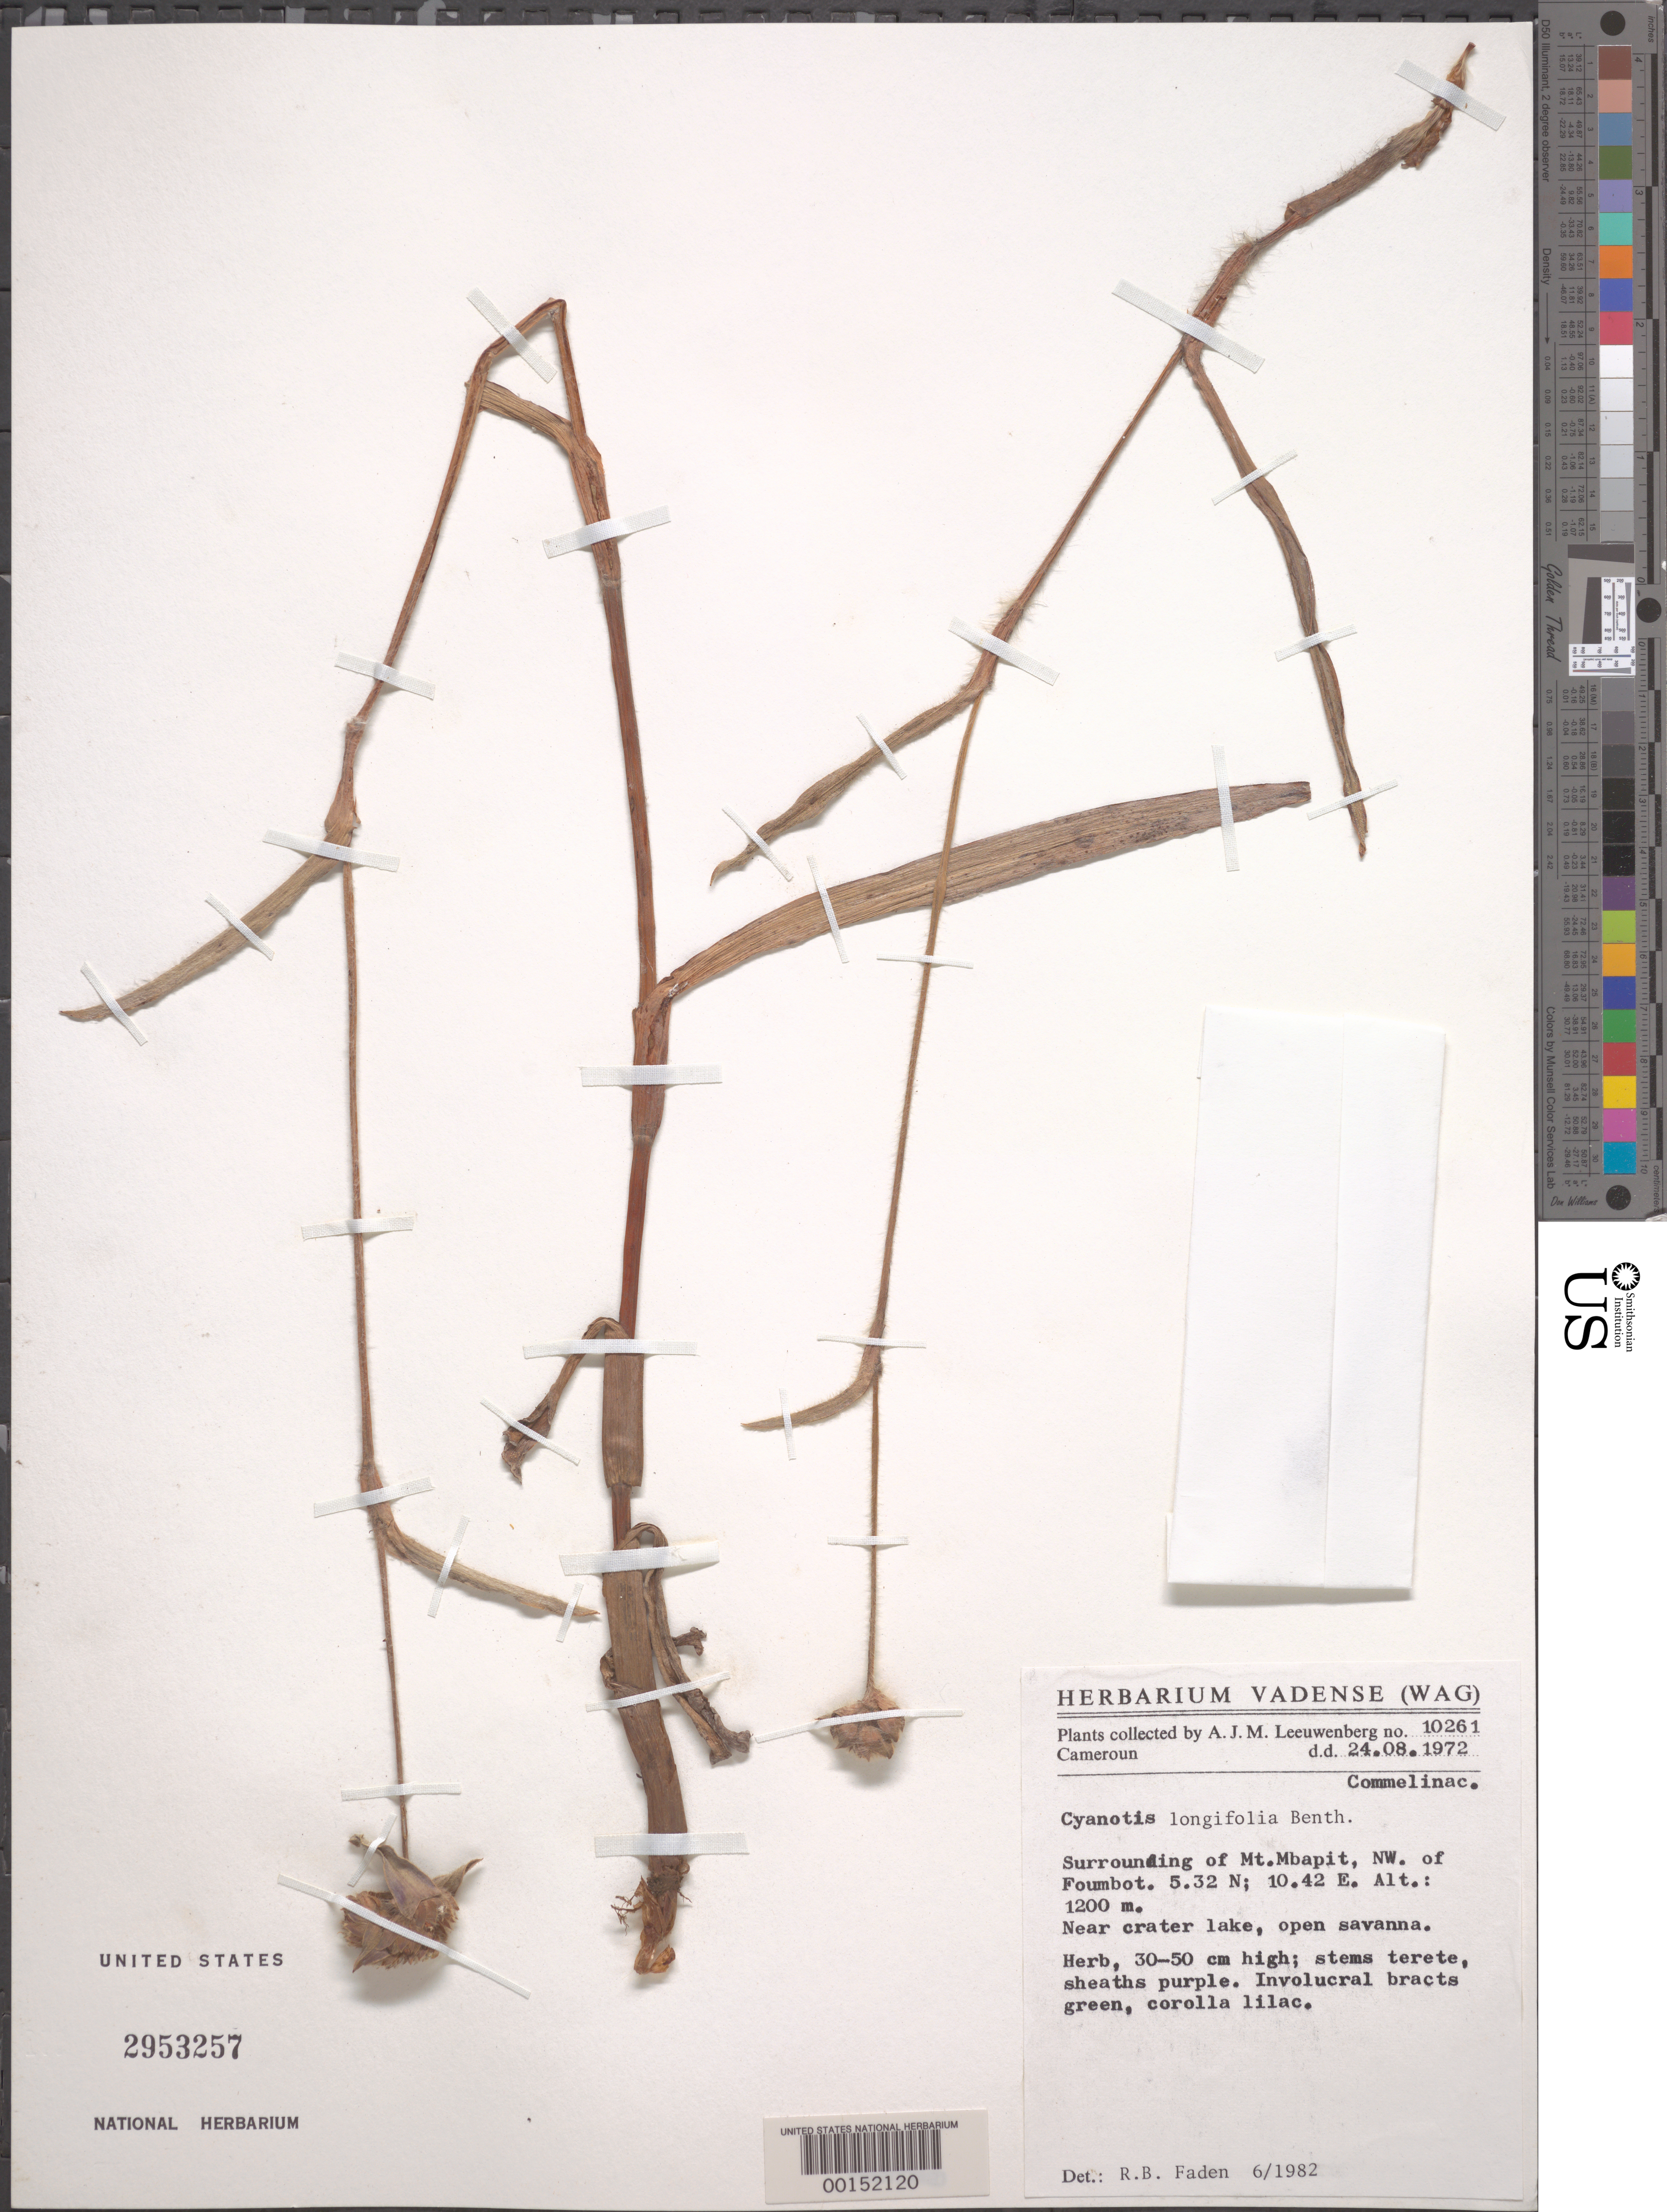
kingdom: Plantae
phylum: Tracheophyta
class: Liliopsida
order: Commelinales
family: Commelinaceae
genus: Cyanotis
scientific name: Cyanotis longifolia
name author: Benth.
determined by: Faden, Robert B., (US), Smithsonian Institution - National Museum of Natural History (UNITED STATES)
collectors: A. J. M. Leeuwenberg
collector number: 10261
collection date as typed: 24 Aug 1972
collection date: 1972-08-24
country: Cameroon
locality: Mt. mbapit, nw of foumbot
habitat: Near crater lake, open savanna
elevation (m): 1200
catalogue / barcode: US 2953257